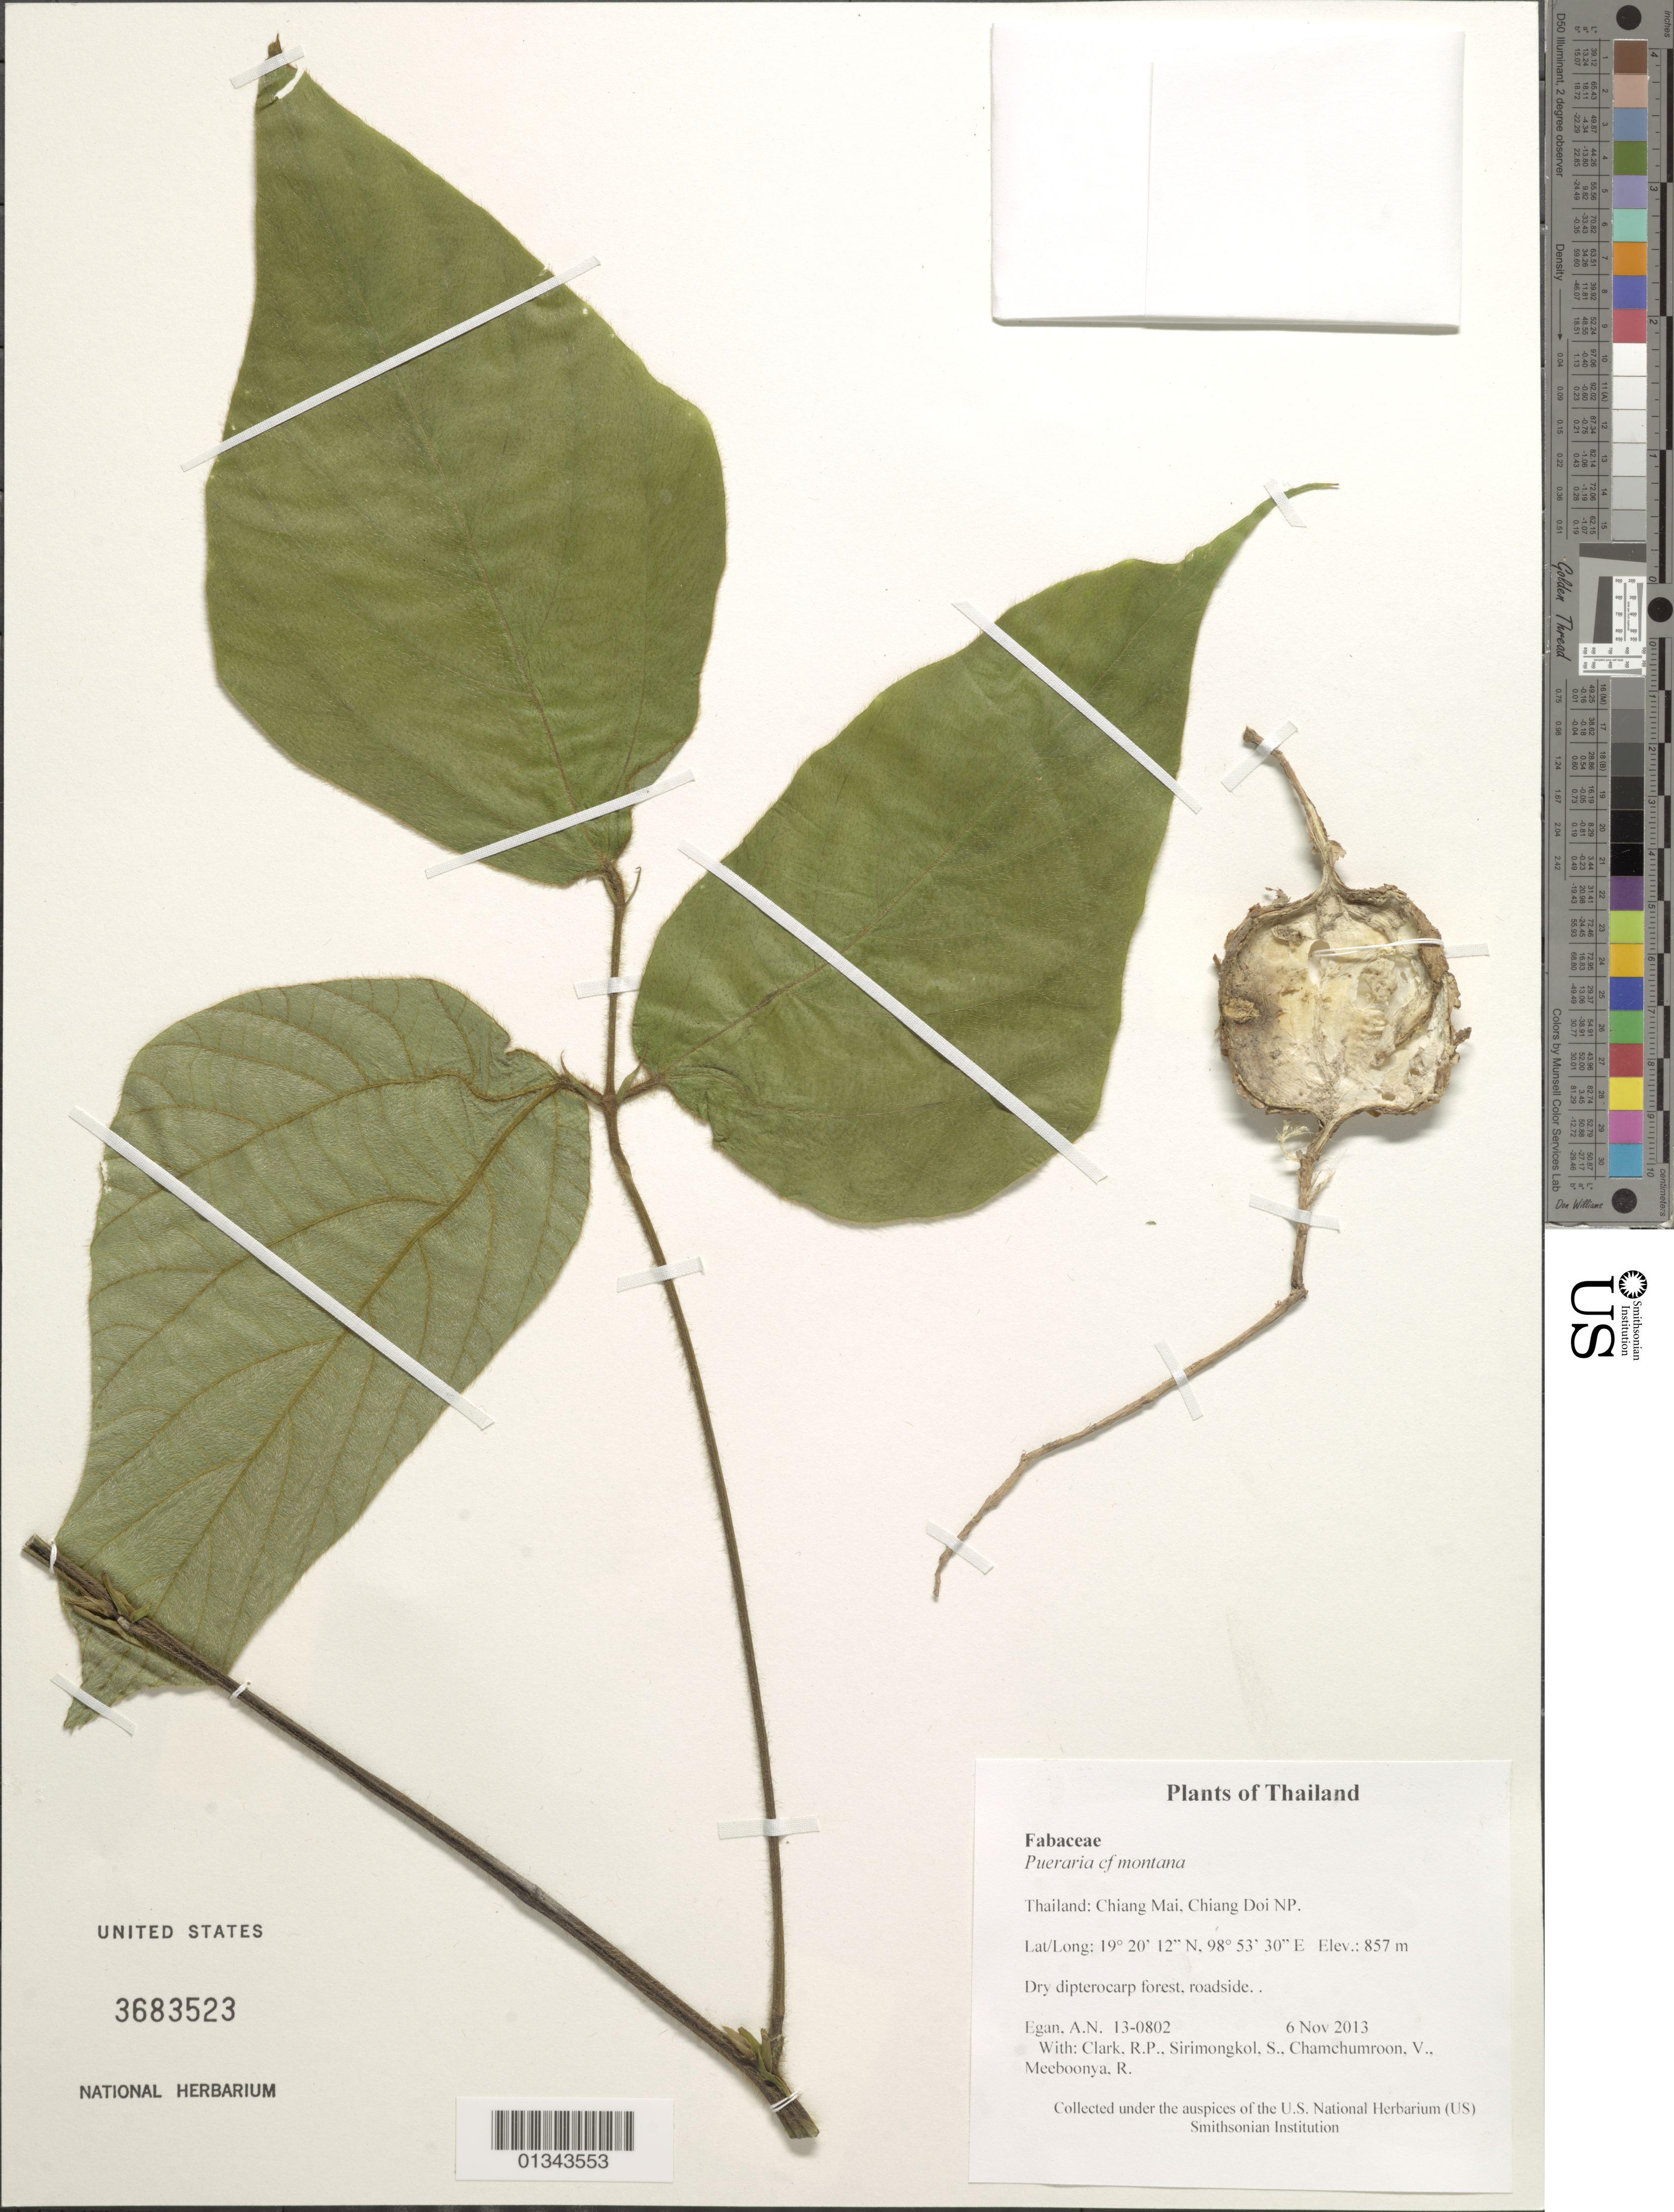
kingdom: Plantae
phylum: Tracheophyta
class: Magnoliopsida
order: Fabales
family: Fabaceae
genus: Pueraria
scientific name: Pueraria montana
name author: (Lour.) Merr.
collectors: A. N. Egan, R. P. Clark, S. Sirimongkol, V. Chamchumroon & R. Meeboonya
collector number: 13-0802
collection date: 2013-11-06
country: Thailand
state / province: Chiang Mai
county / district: Mueang Chiang Mai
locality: Chiang Doi NP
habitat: Dry dipterocarp forest, roadside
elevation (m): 857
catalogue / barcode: US 3683523